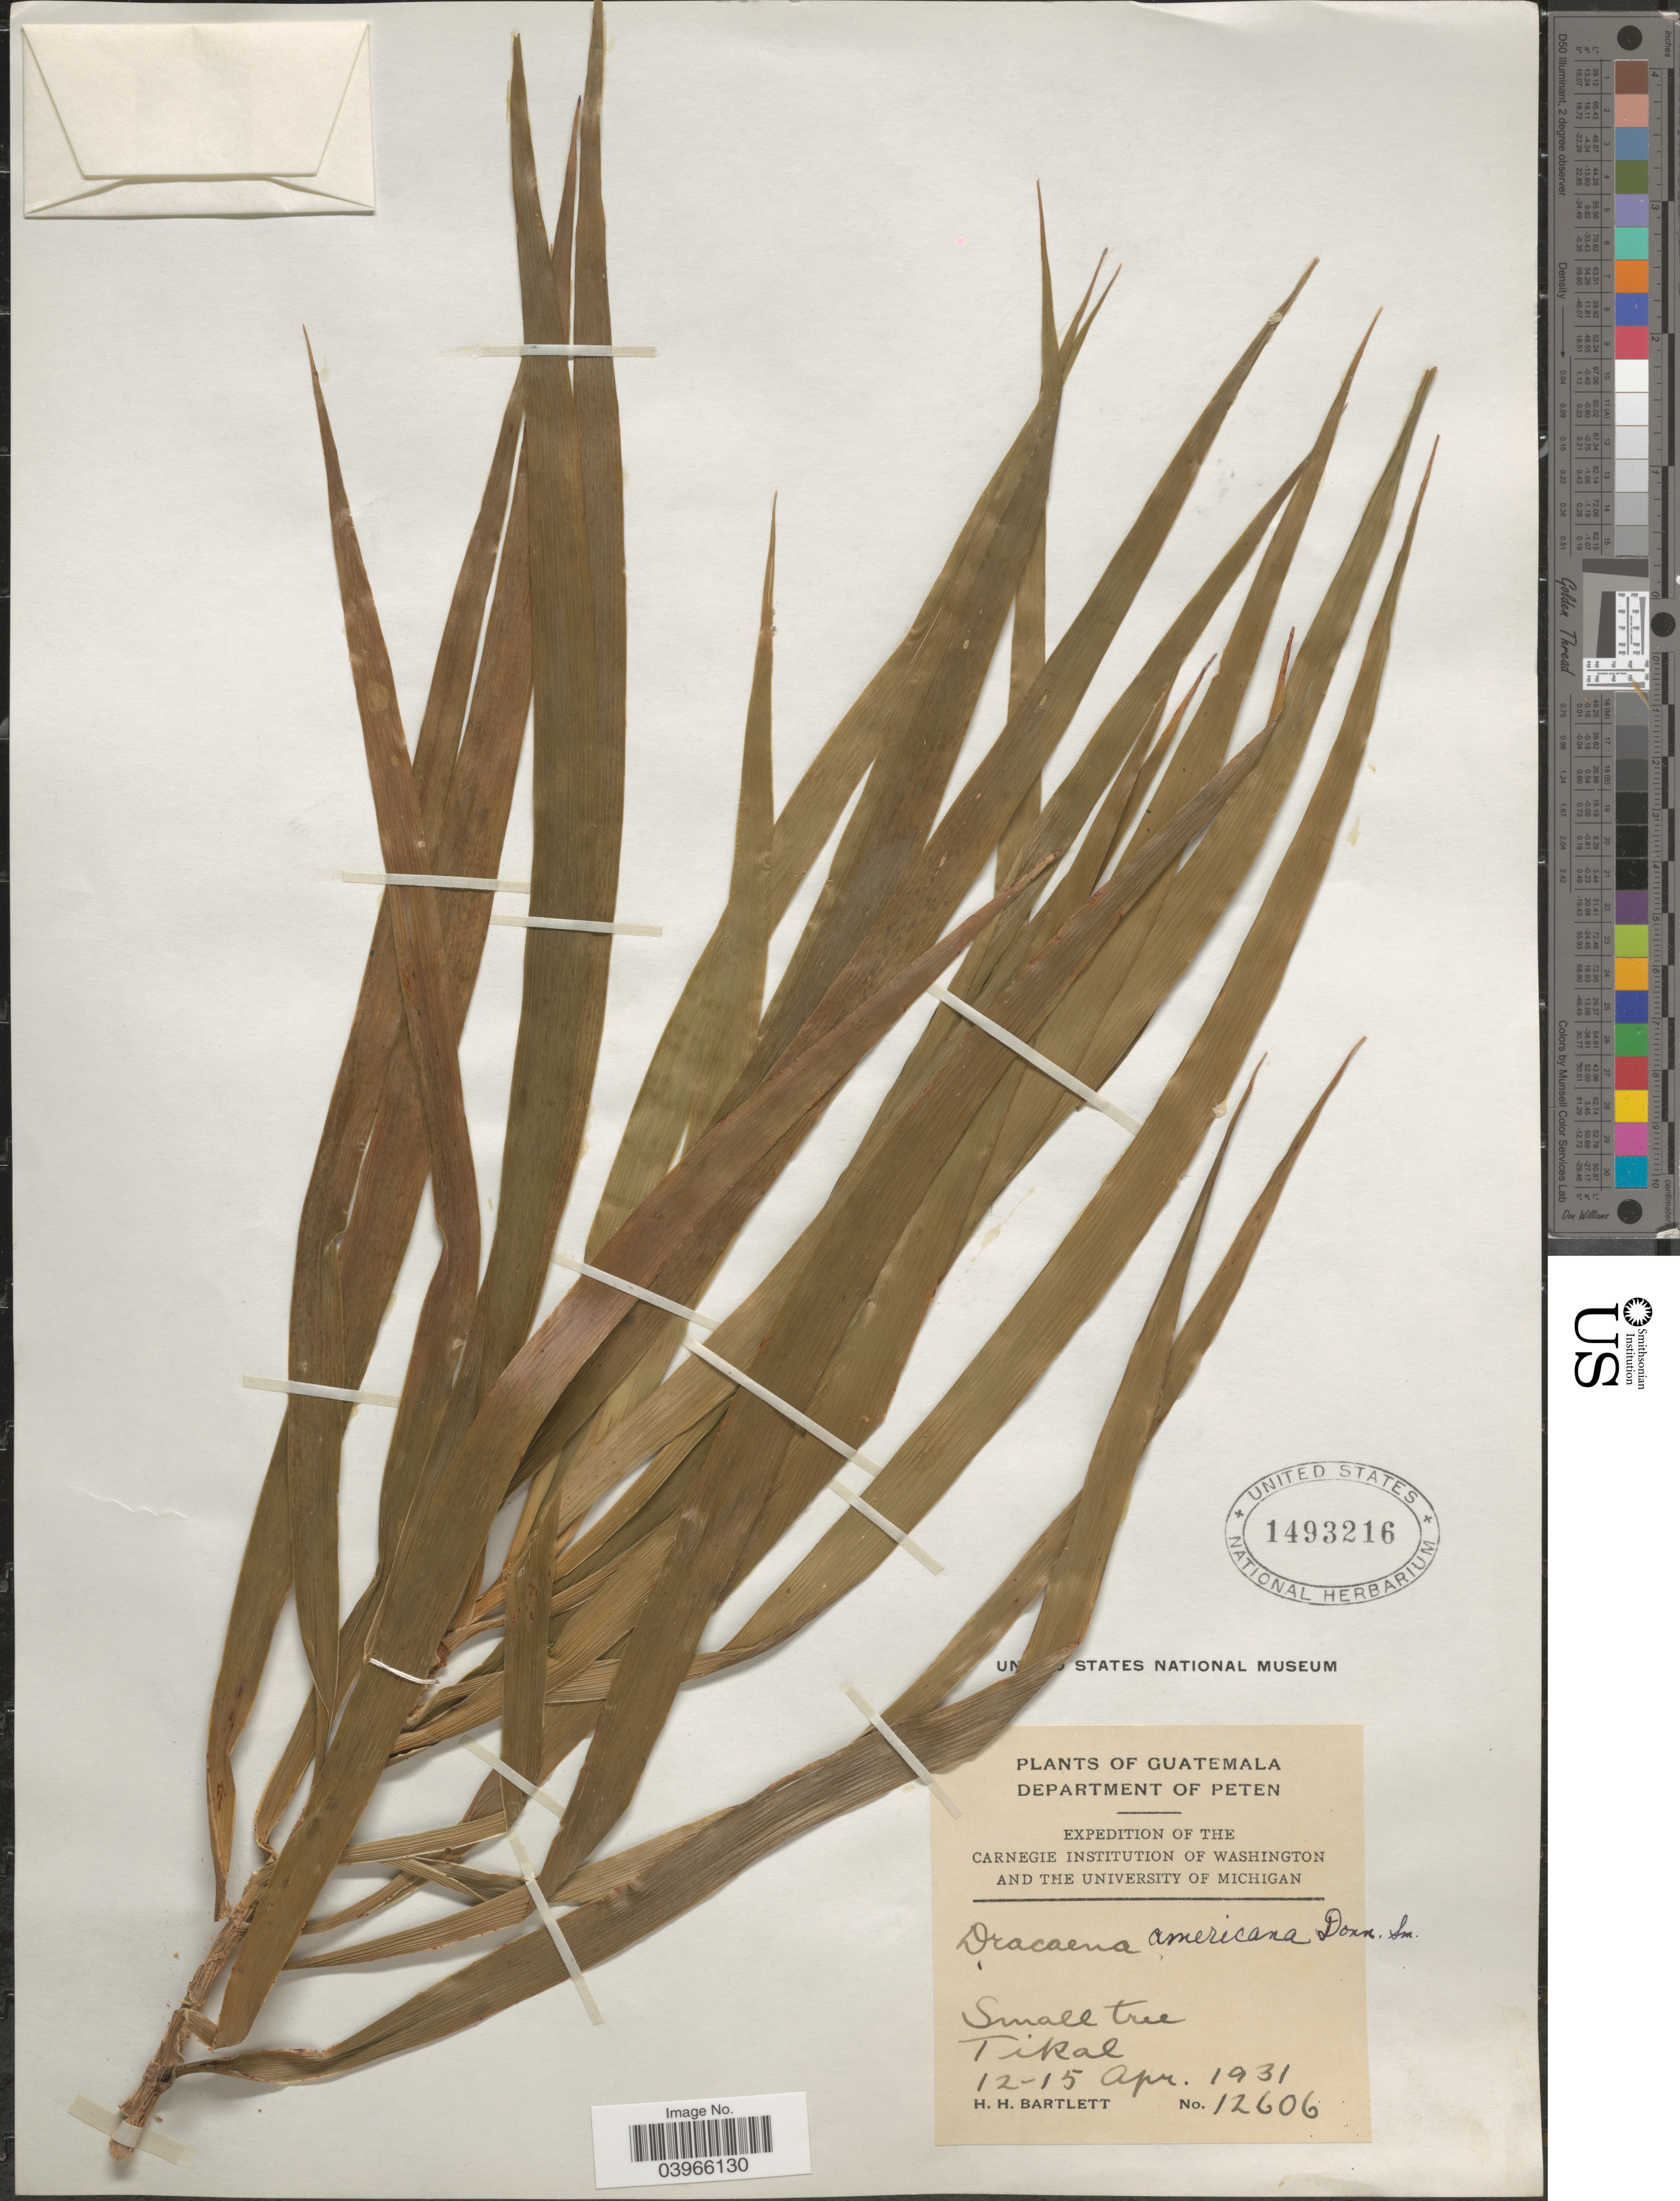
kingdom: Plantae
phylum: Tracheophyta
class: Liliopsida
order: Asparagales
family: Asparagaceae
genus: Dracaena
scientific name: Dracaena americana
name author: Donn. Sm. in Sarg.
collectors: H. H. Bartlett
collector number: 12606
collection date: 1931-04-12/1931-04-15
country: Guatemala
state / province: El Peten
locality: Department of Peten. Tikal.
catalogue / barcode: US 1493216